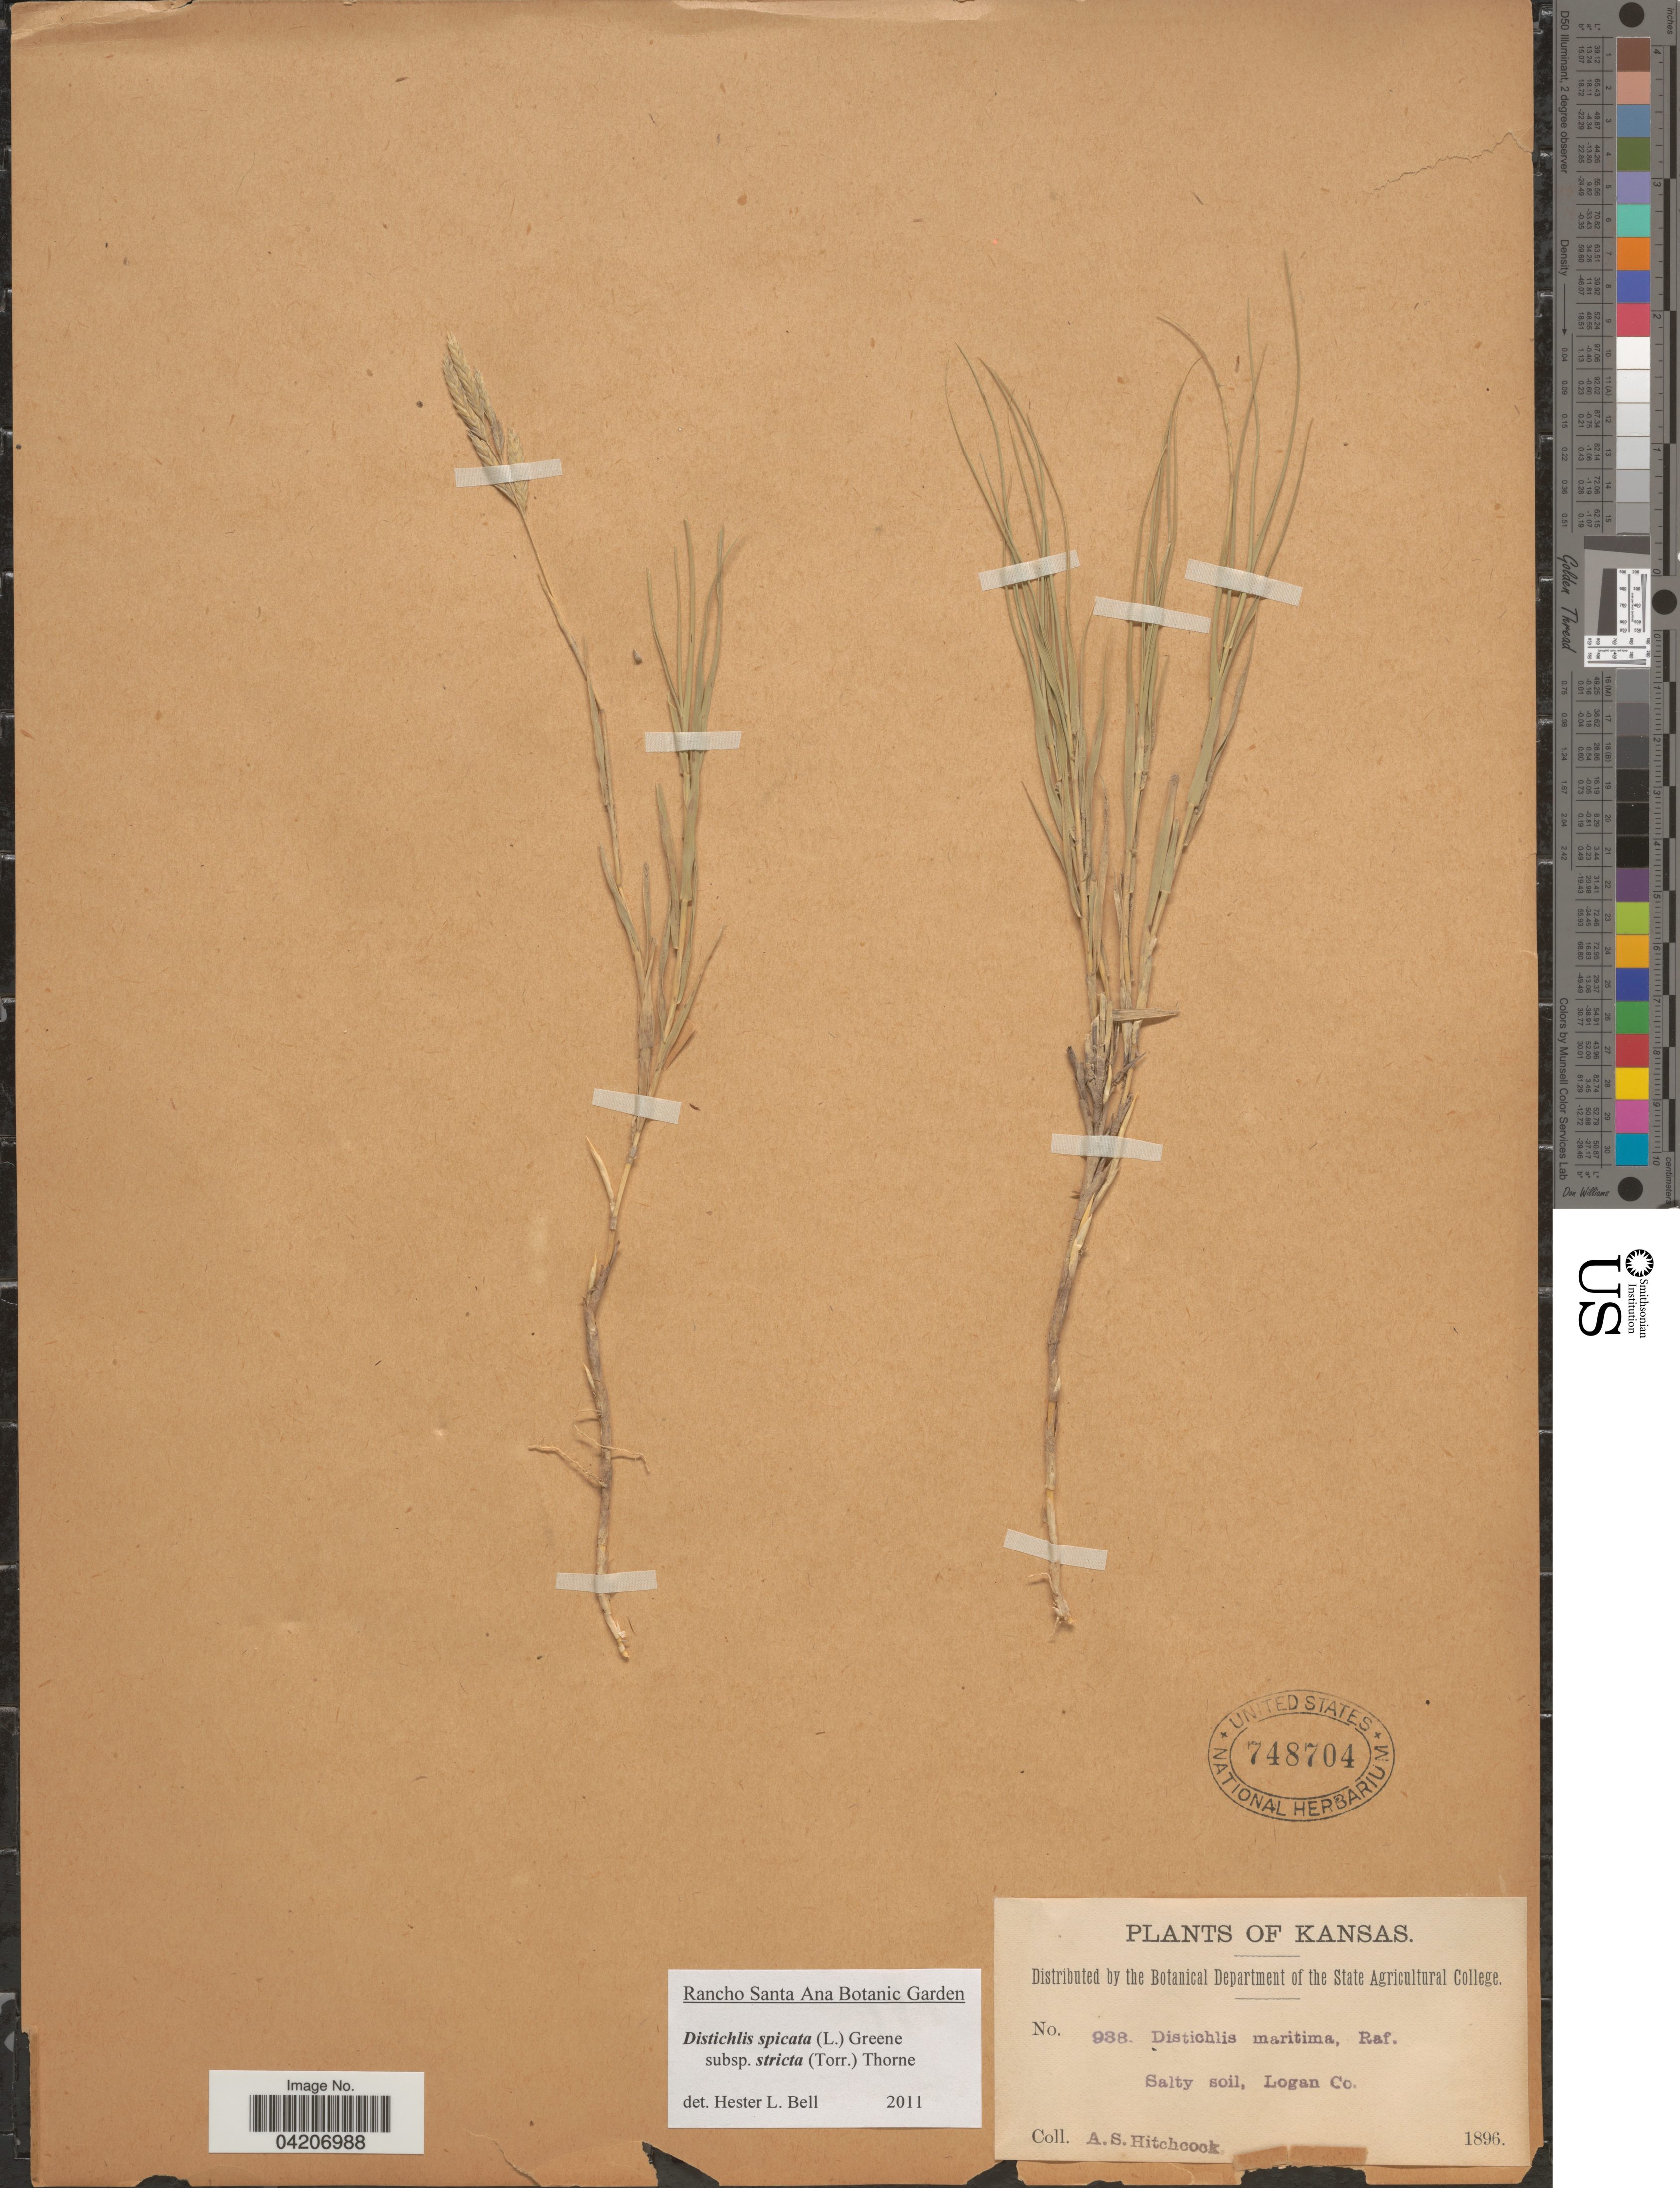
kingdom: Plantae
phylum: Tracheophyta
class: Liliopsida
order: Poales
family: Poaceae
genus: Distichlis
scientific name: Distichlis spicata subsp. stricta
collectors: A. S. Hitchcock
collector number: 938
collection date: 1896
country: United States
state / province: Kansas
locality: Salty soil, Logan Co.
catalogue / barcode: US 748704